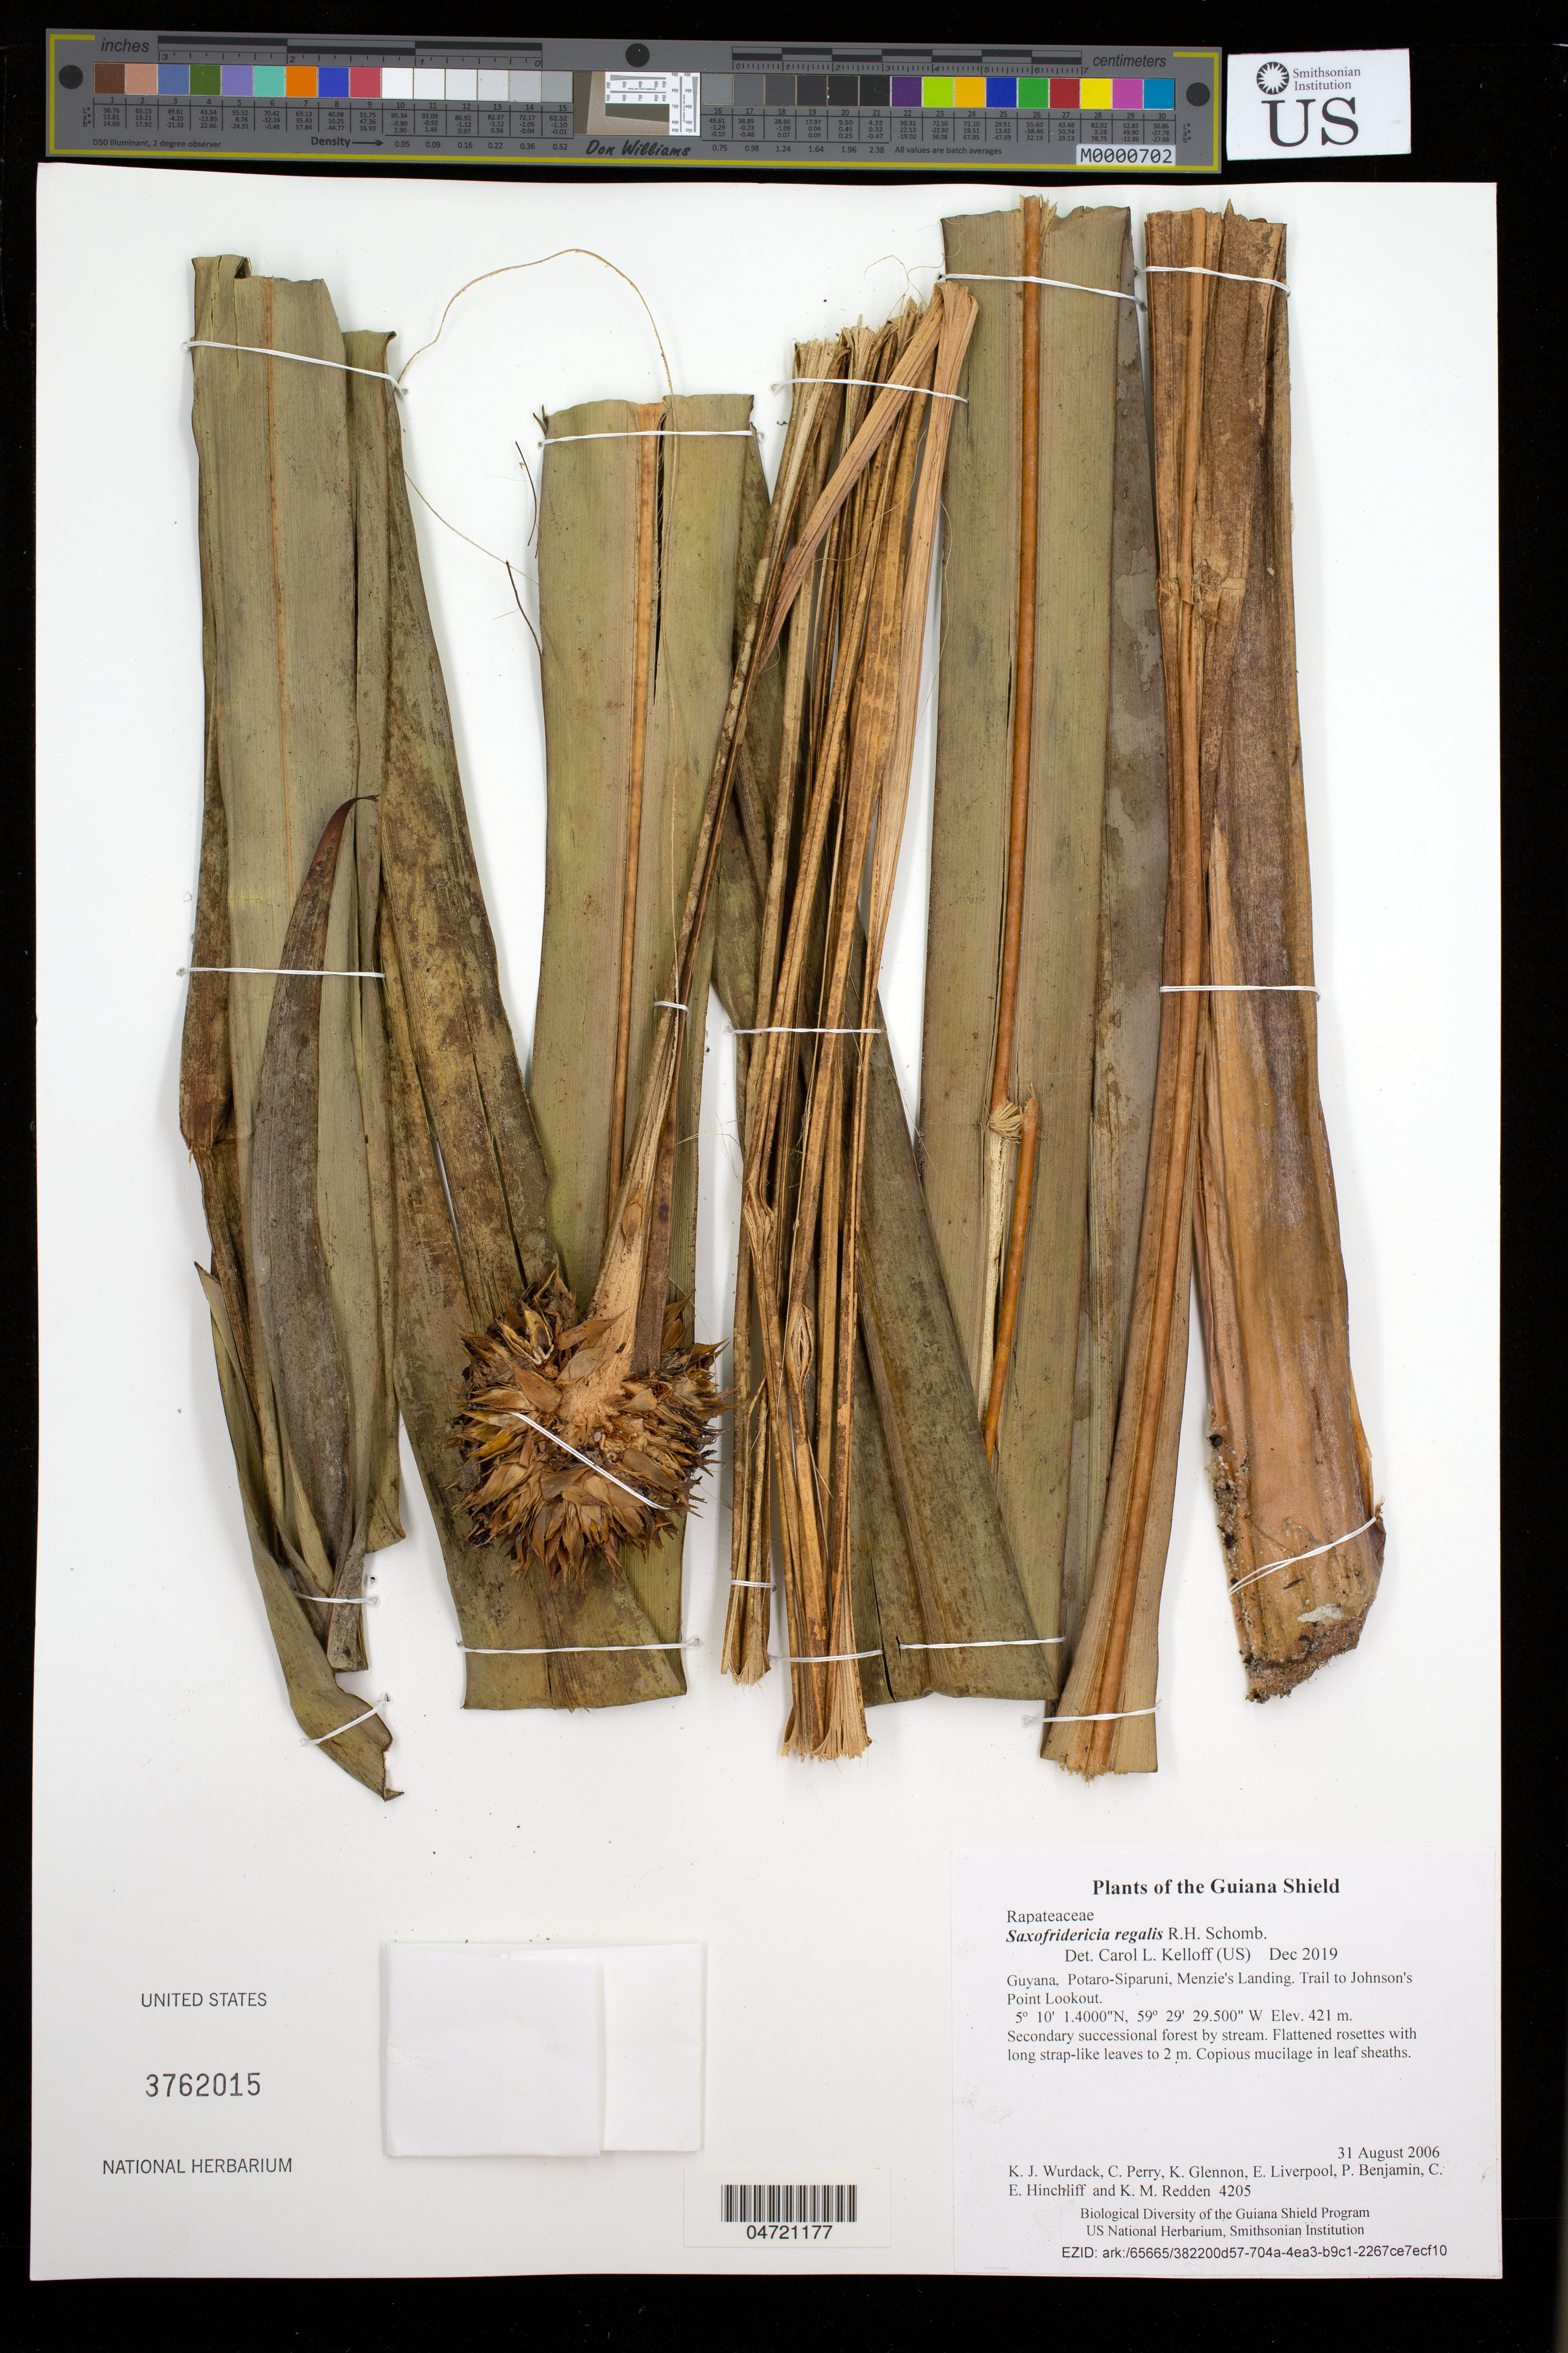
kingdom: Plantae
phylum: Tracheophyta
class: Liliopsida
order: Poales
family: Rapateaceae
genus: Saxofridericia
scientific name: Saxofridericia regalis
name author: R.H. Schomb.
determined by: Kelloff, Carol L., (US), Smithsonian Institution - National Museum of Natural History (UNITED STATES)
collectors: K. Wurdack, C. Perry, K. Glennon, E. Liverpool, P. Benjamin, C. E. Hinchliff & K. M. Redden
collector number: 4205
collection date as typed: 31 August 2006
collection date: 2006-08-31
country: Guyana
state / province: Potaro-Siparuni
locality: Menzie's Landing. Trail to Johnson's Point Lookout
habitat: Secondary successional forest by stream.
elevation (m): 421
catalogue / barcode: US 3762015